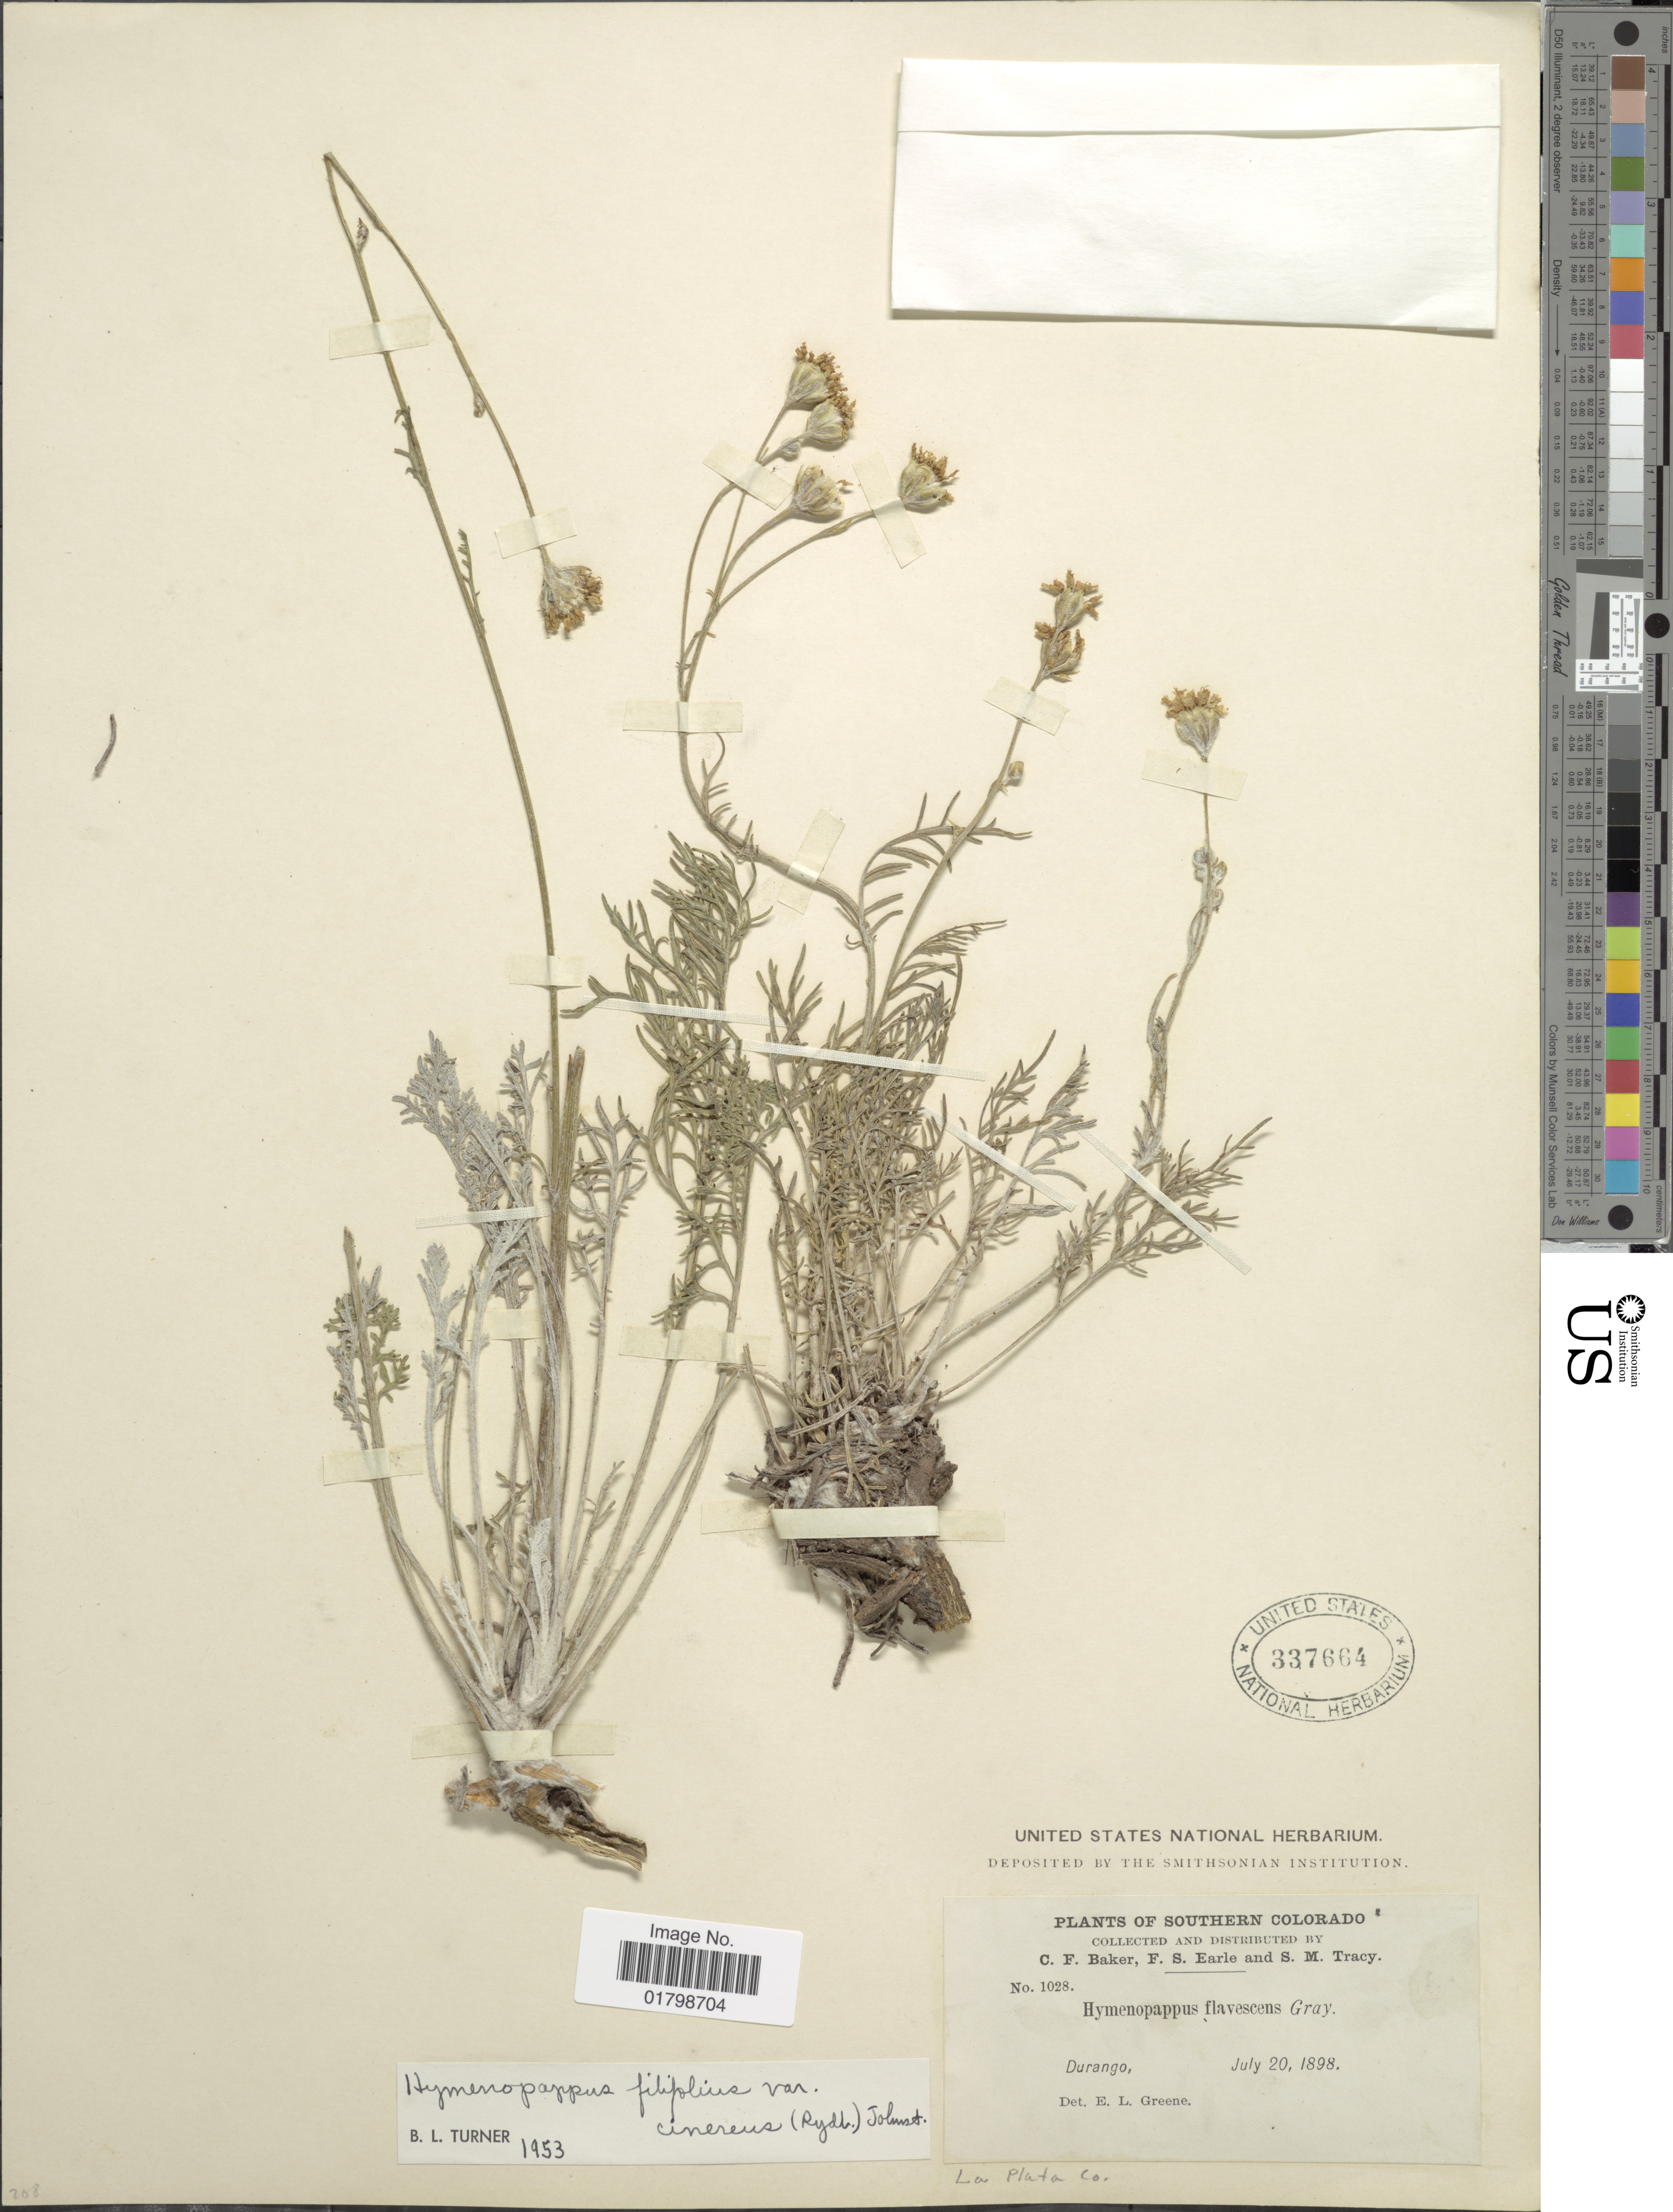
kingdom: Plantae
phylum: Tracheophyta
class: Magnoliopsida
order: Asterales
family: Asteraceae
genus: Hymenopappus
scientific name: Hymenopappus filifolius var. cinereus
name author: (Rydb.) I.M. Johnst.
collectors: C. F. Baker, F. S. Earle & S. M. Tracy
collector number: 1028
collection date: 1898-07-20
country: United States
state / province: Colorado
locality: Southern Colorado, Durango, La Plata Co.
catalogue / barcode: US 337664